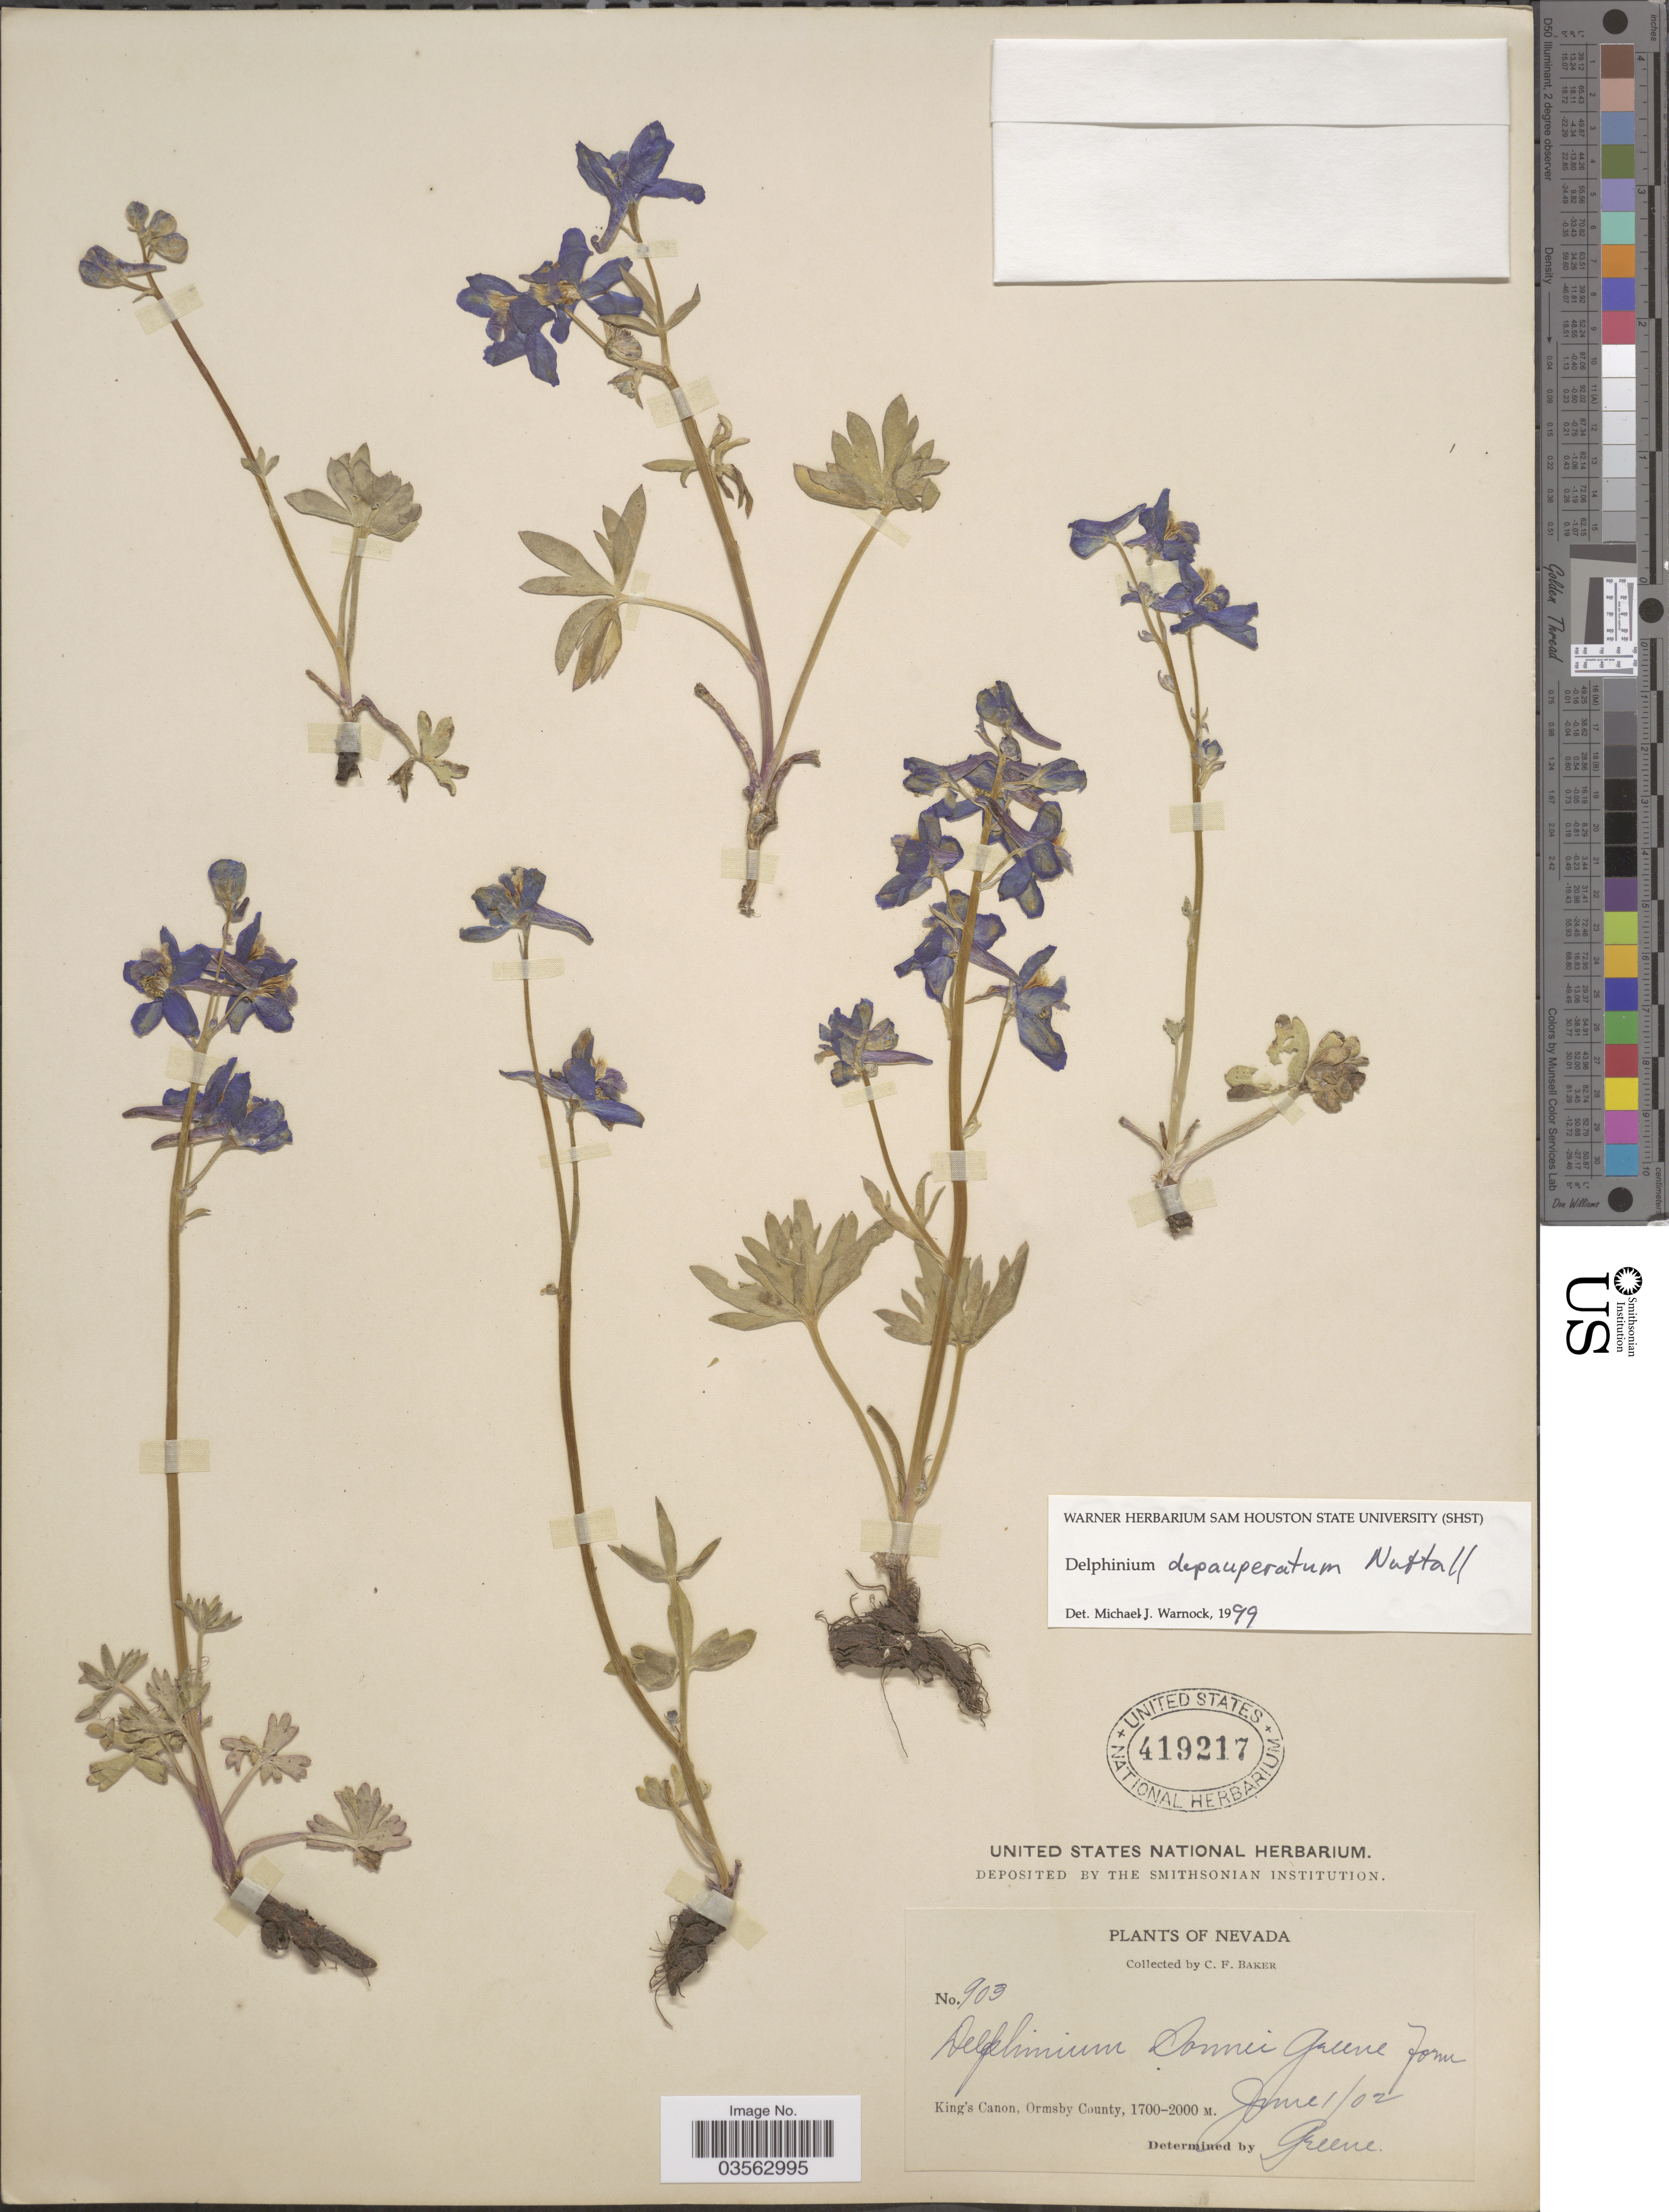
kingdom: Plantae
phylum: Tracheophyta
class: Magnoliopsida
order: Ranunculales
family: Ranunculaceae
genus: Delphinium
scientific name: Delphinium depauperatum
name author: Nutt.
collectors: C. F. Baker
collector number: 903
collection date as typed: Transcribed d/m/y: 1/6/2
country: United States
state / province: Nevada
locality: King's Canon.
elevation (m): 1700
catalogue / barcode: US 419217